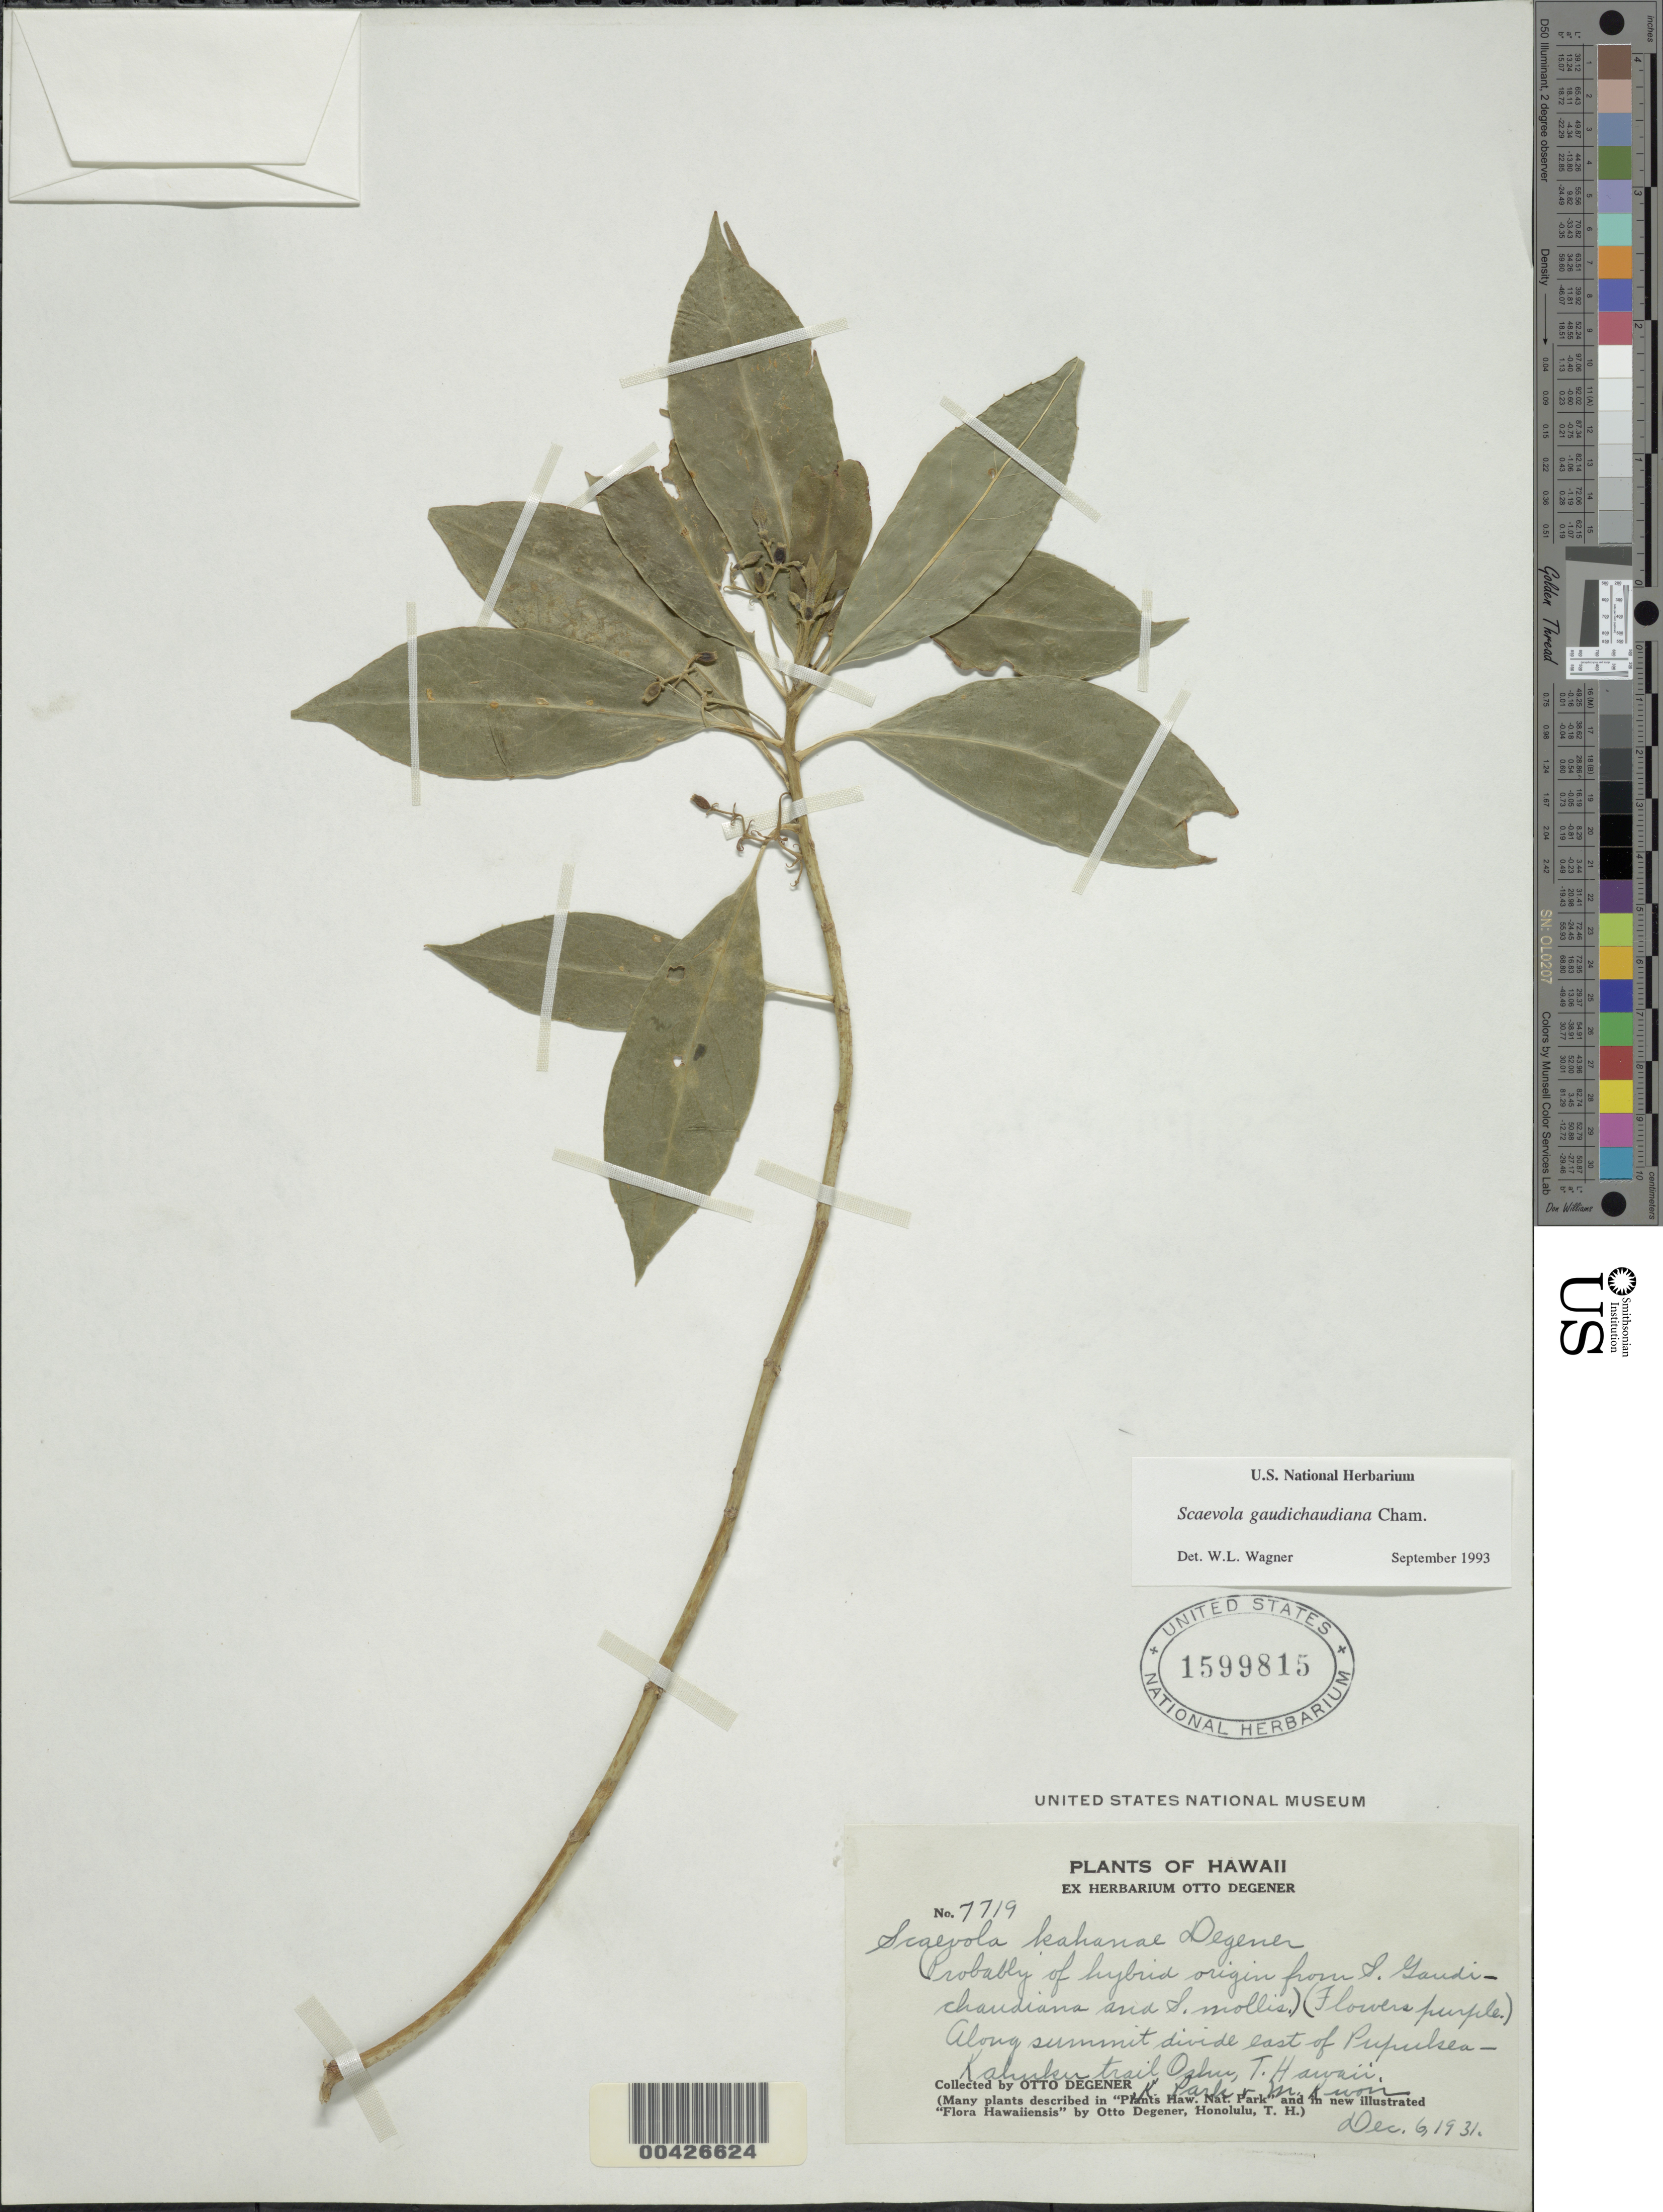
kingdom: Plantae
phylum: Tracheophyta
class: Magnoliopsida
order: Asterales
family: Goodeniaceae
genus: Scaevola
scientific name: Scaevola gaudichaudiana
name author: Cham.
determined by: Wagner, W. L., (BOT), Smithsonian Institution - National Museum of Natural History (UNITED STATES)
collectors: O. Degener, K. Park & M. Kwon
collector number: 7719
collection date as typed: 6 Dec 1931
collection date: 1931-12-06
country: United States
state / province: Hawaii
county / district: Honolulu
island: Oahu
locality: Along summit divide east of Pupukea- Kahuku trail, Oahu, T. Hawaii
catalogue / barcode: US 1599815